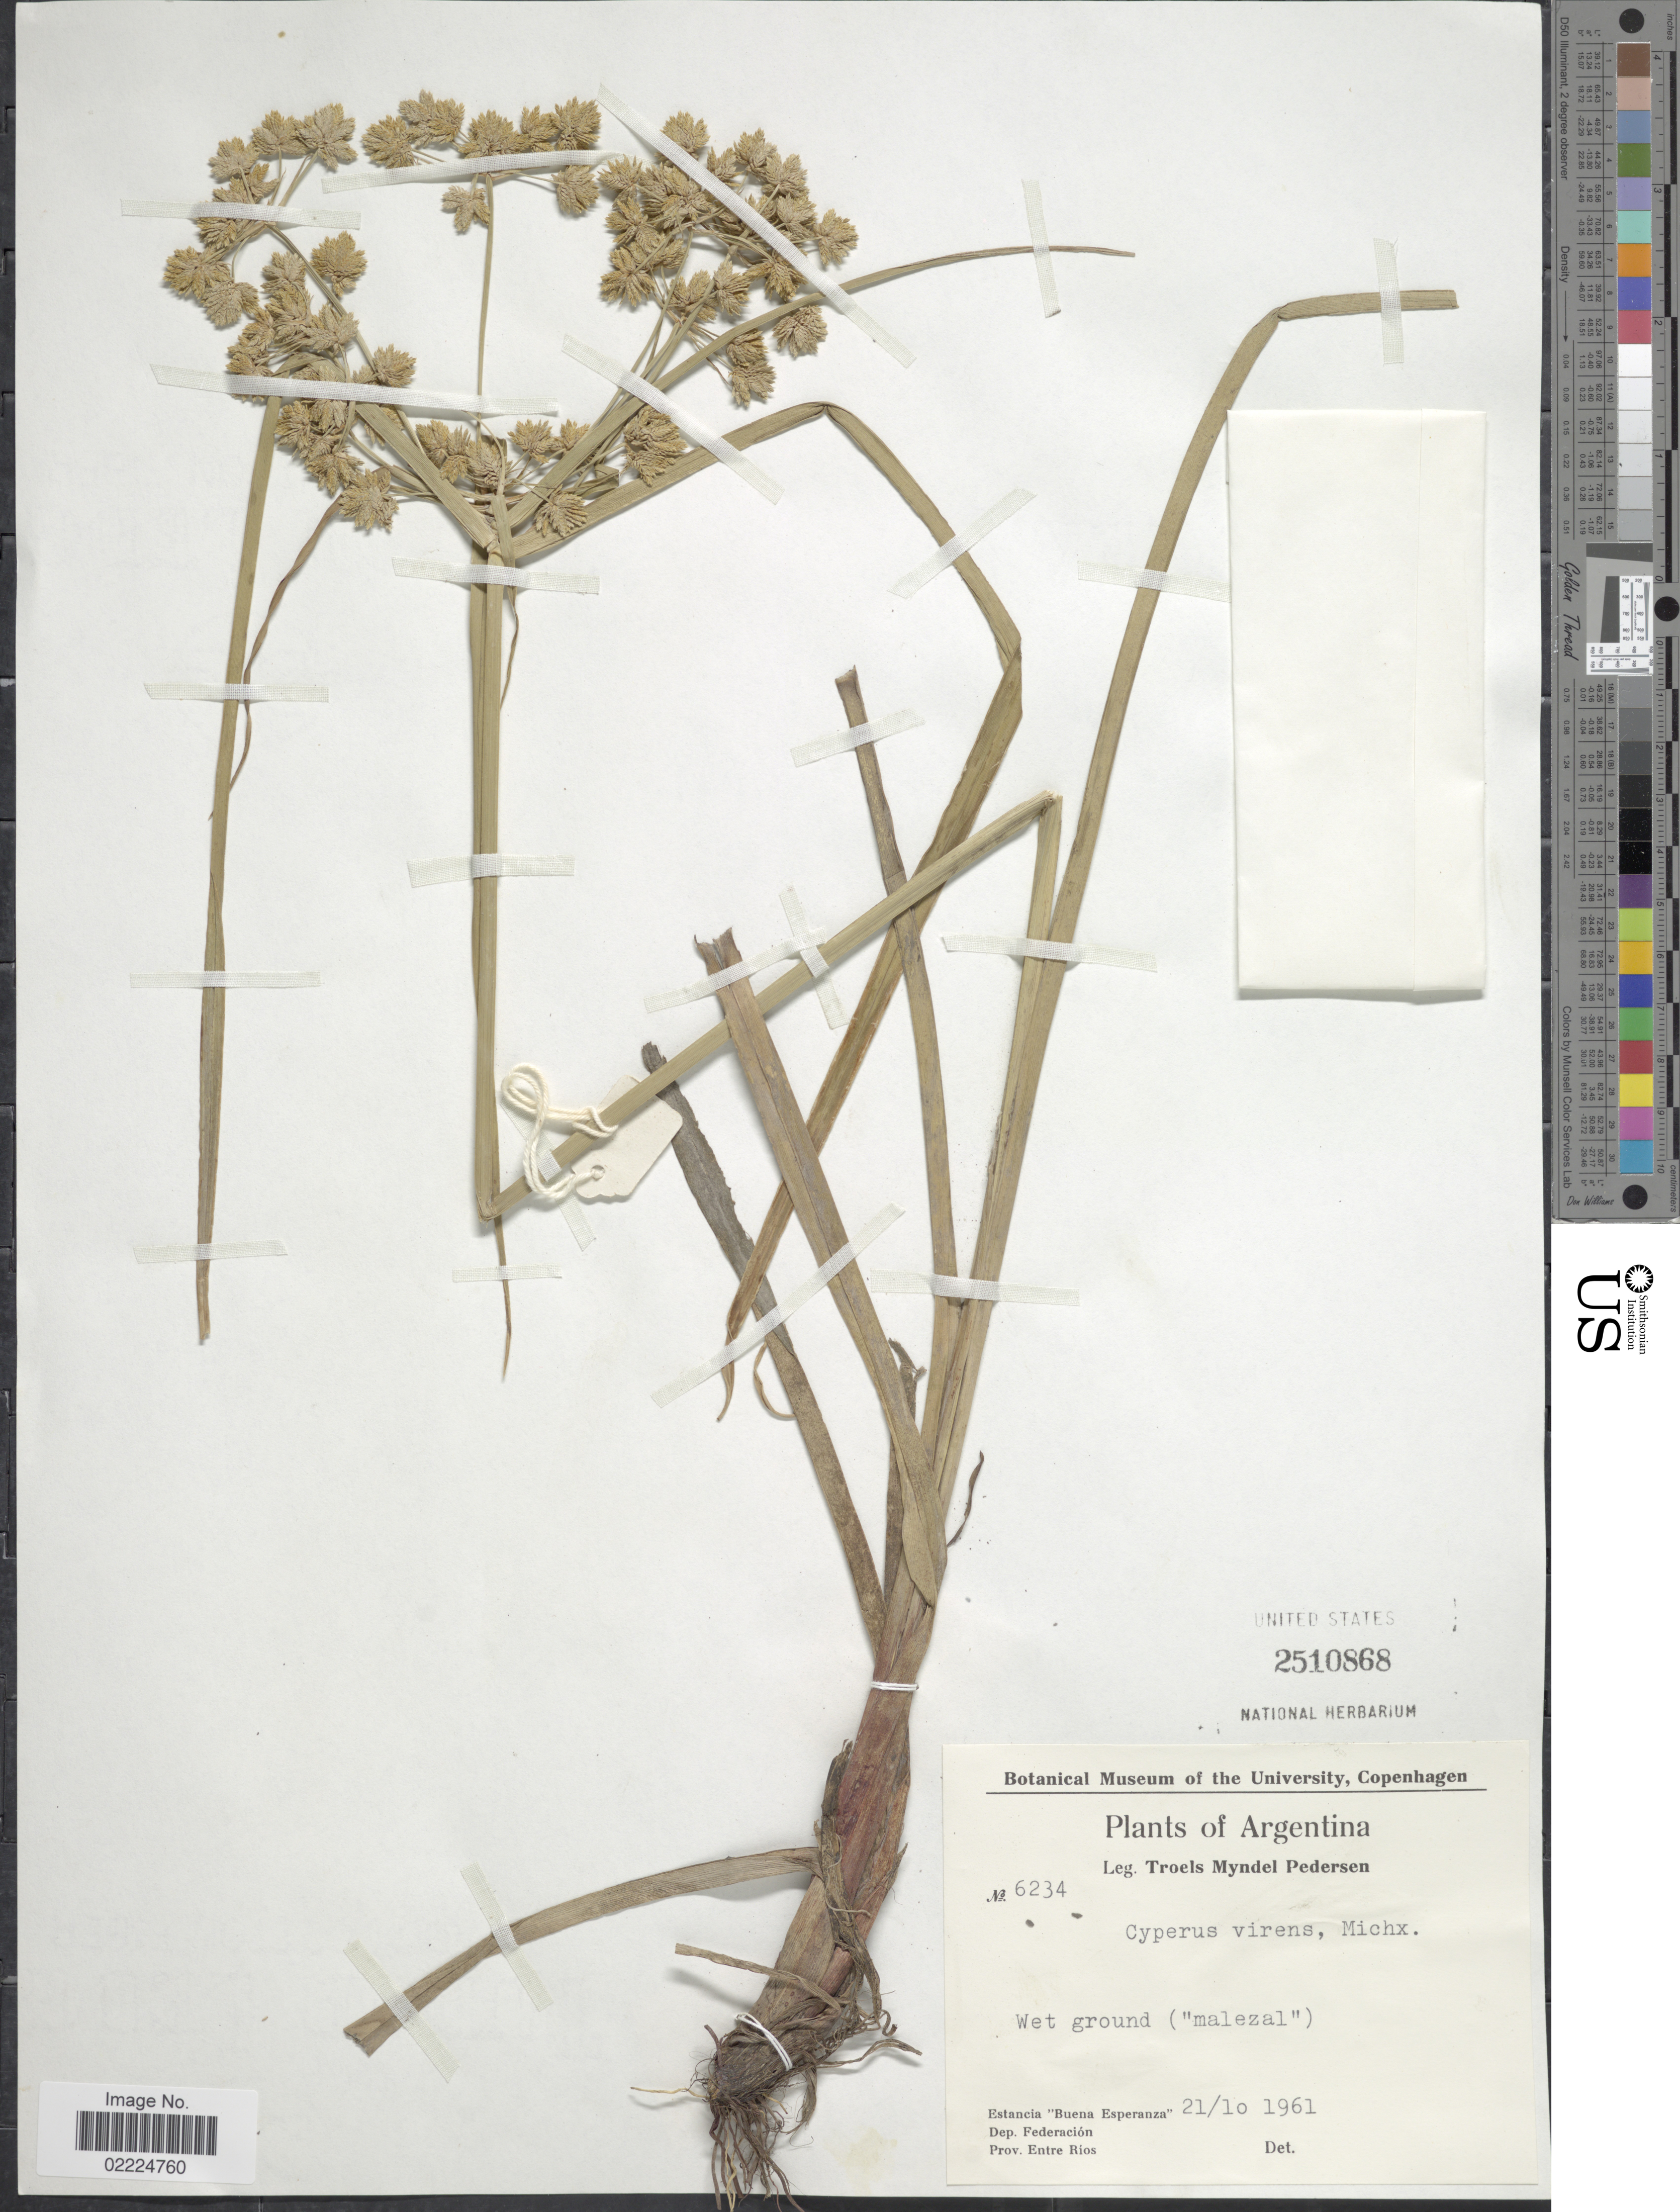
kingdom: Plantae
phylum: Tracheophyta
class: Liliopsida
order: Poales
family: Cyperaceae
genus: Cyperus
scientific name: Cyperus virens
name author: Michx.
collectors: T. Pederson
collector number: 6234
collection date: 1961-10-21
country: Argentina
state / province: Entre Rios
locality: Argentina. Estancia "Buena Esperanza" Dep. Federacion. Prov. Entre Rios.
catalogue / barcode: US 2510868